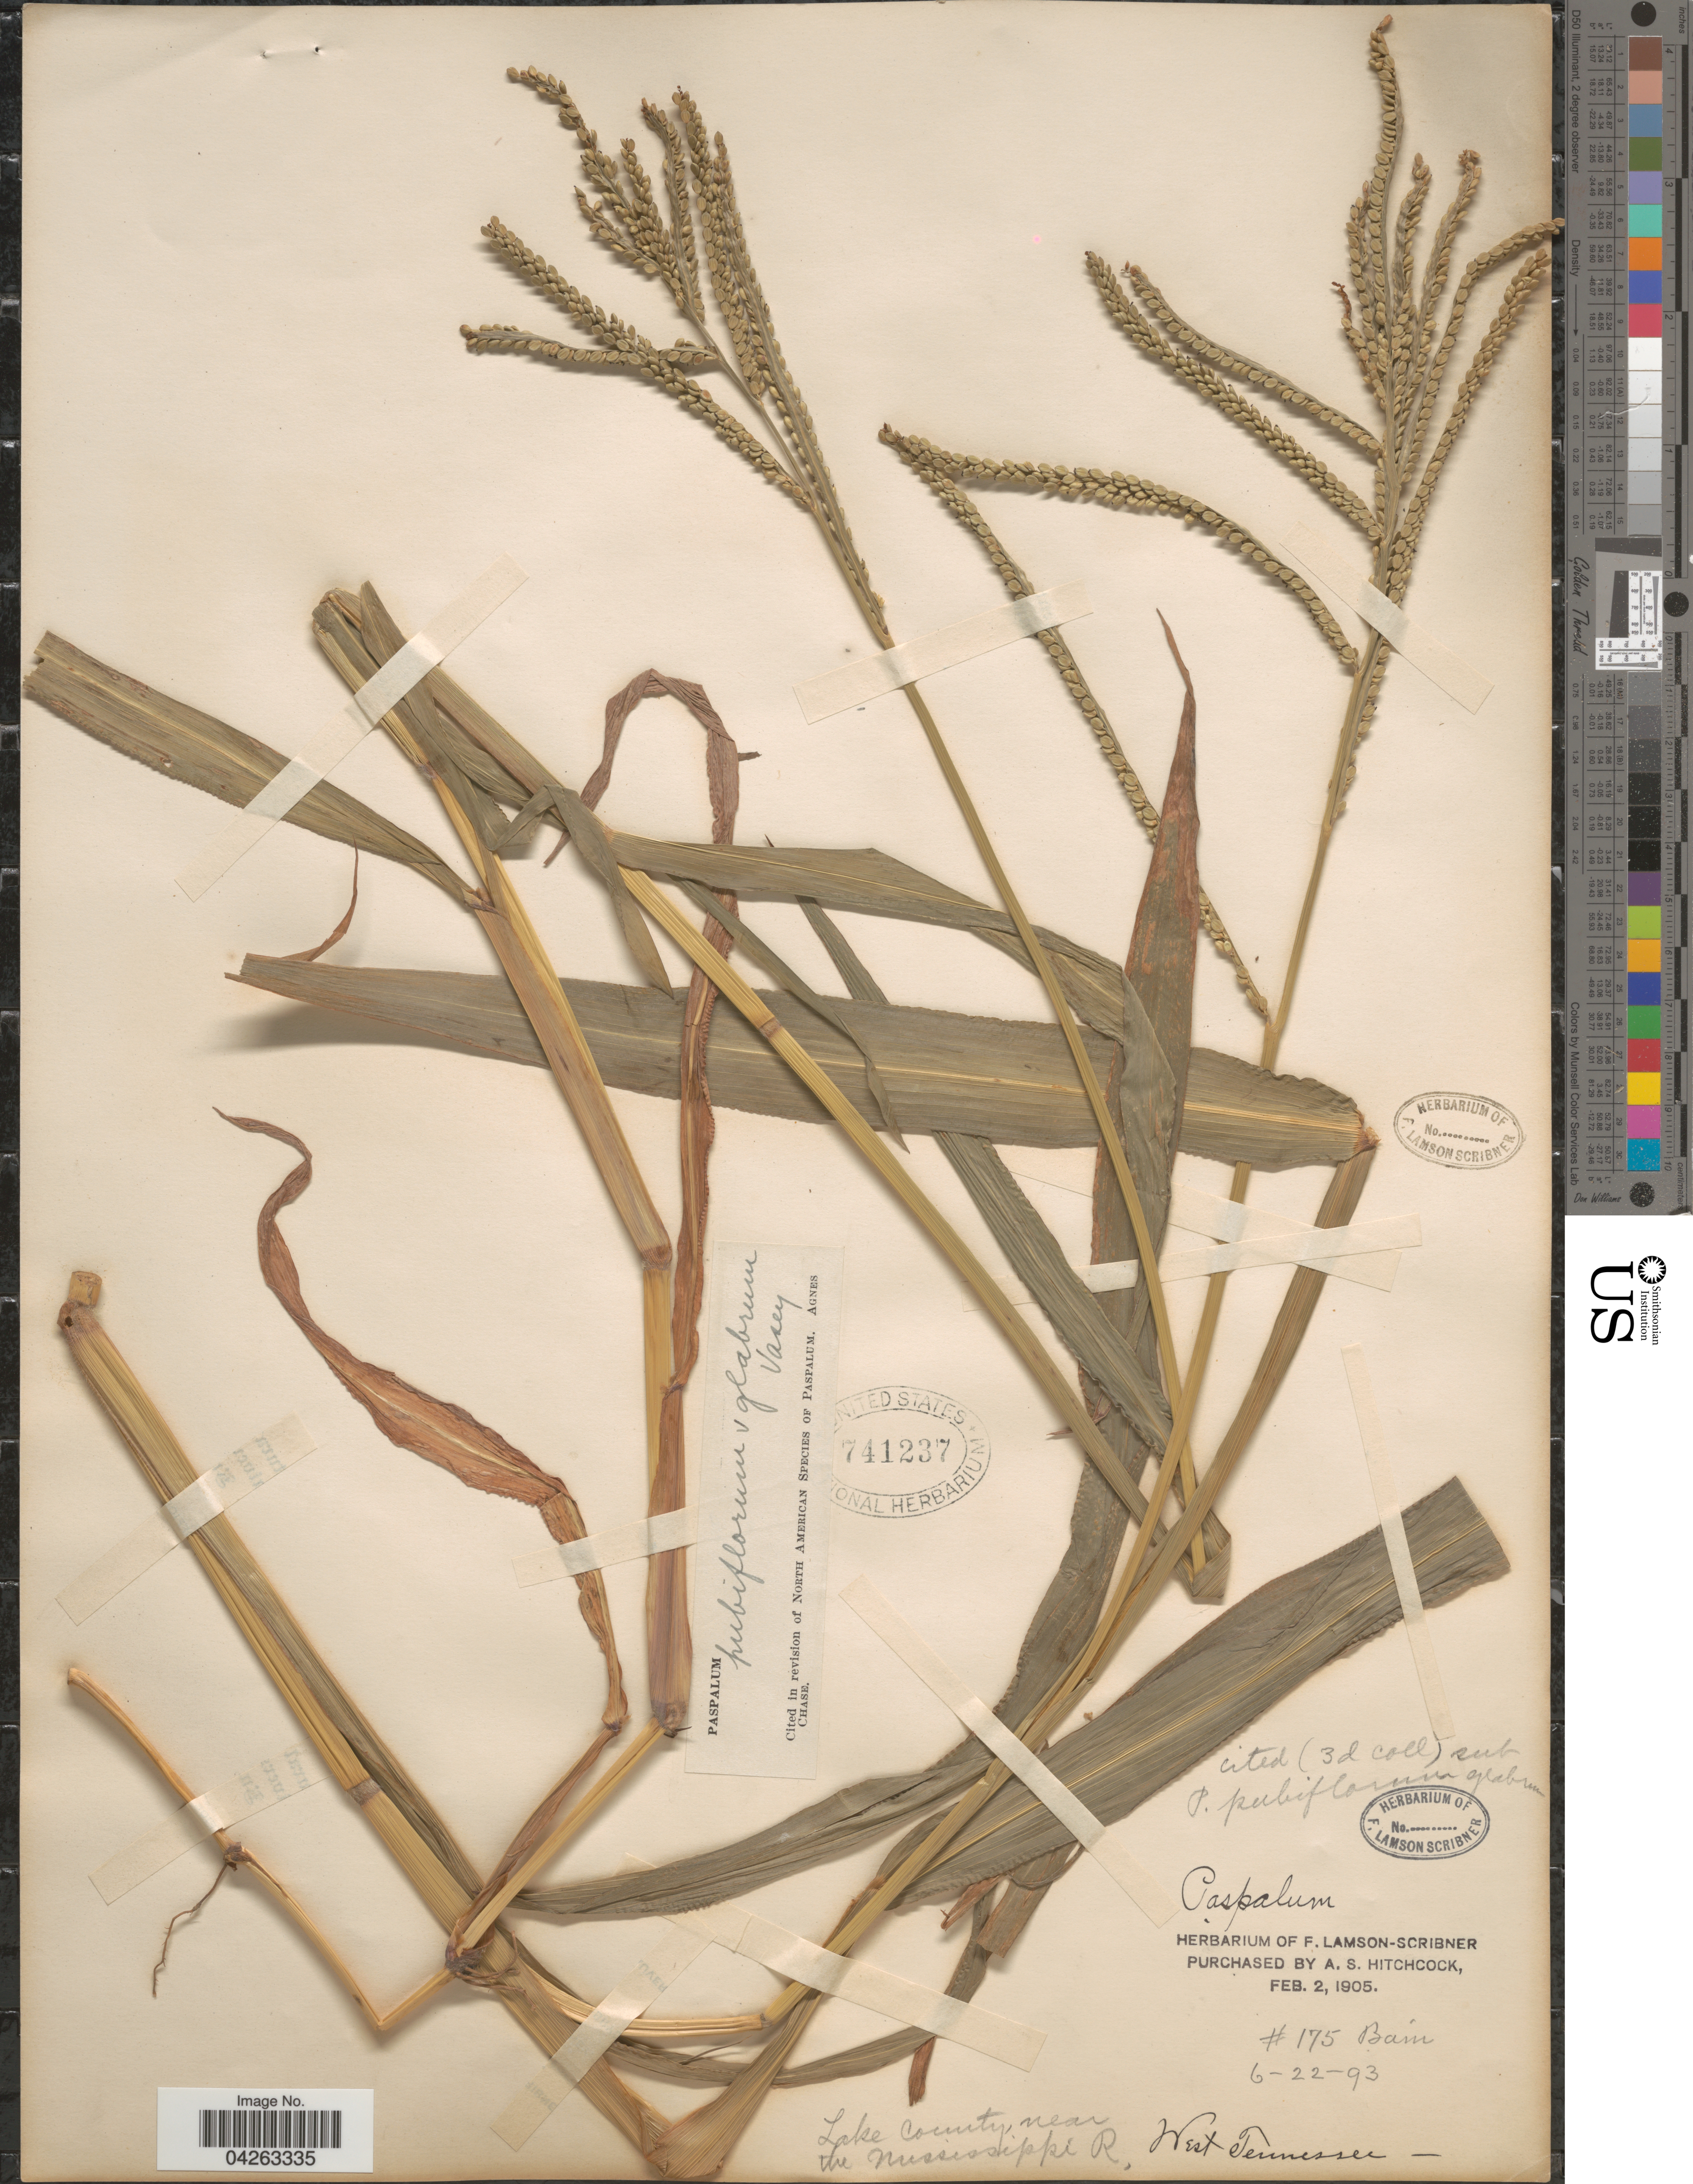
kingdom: Plantae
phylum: Tracheophyta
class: Liliopsida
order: Poales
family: Poaceae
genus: Paspalum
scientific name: Paspalum pubiflorum var. glabrum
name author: Vasey ex Scribn.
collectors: Bain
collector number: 175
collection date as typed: Transcribed d/m/y: 22/6/93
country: United States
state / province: Tennessee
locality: Lake County, near the Mississippi R., West Tennessee.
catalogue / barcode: US 741237